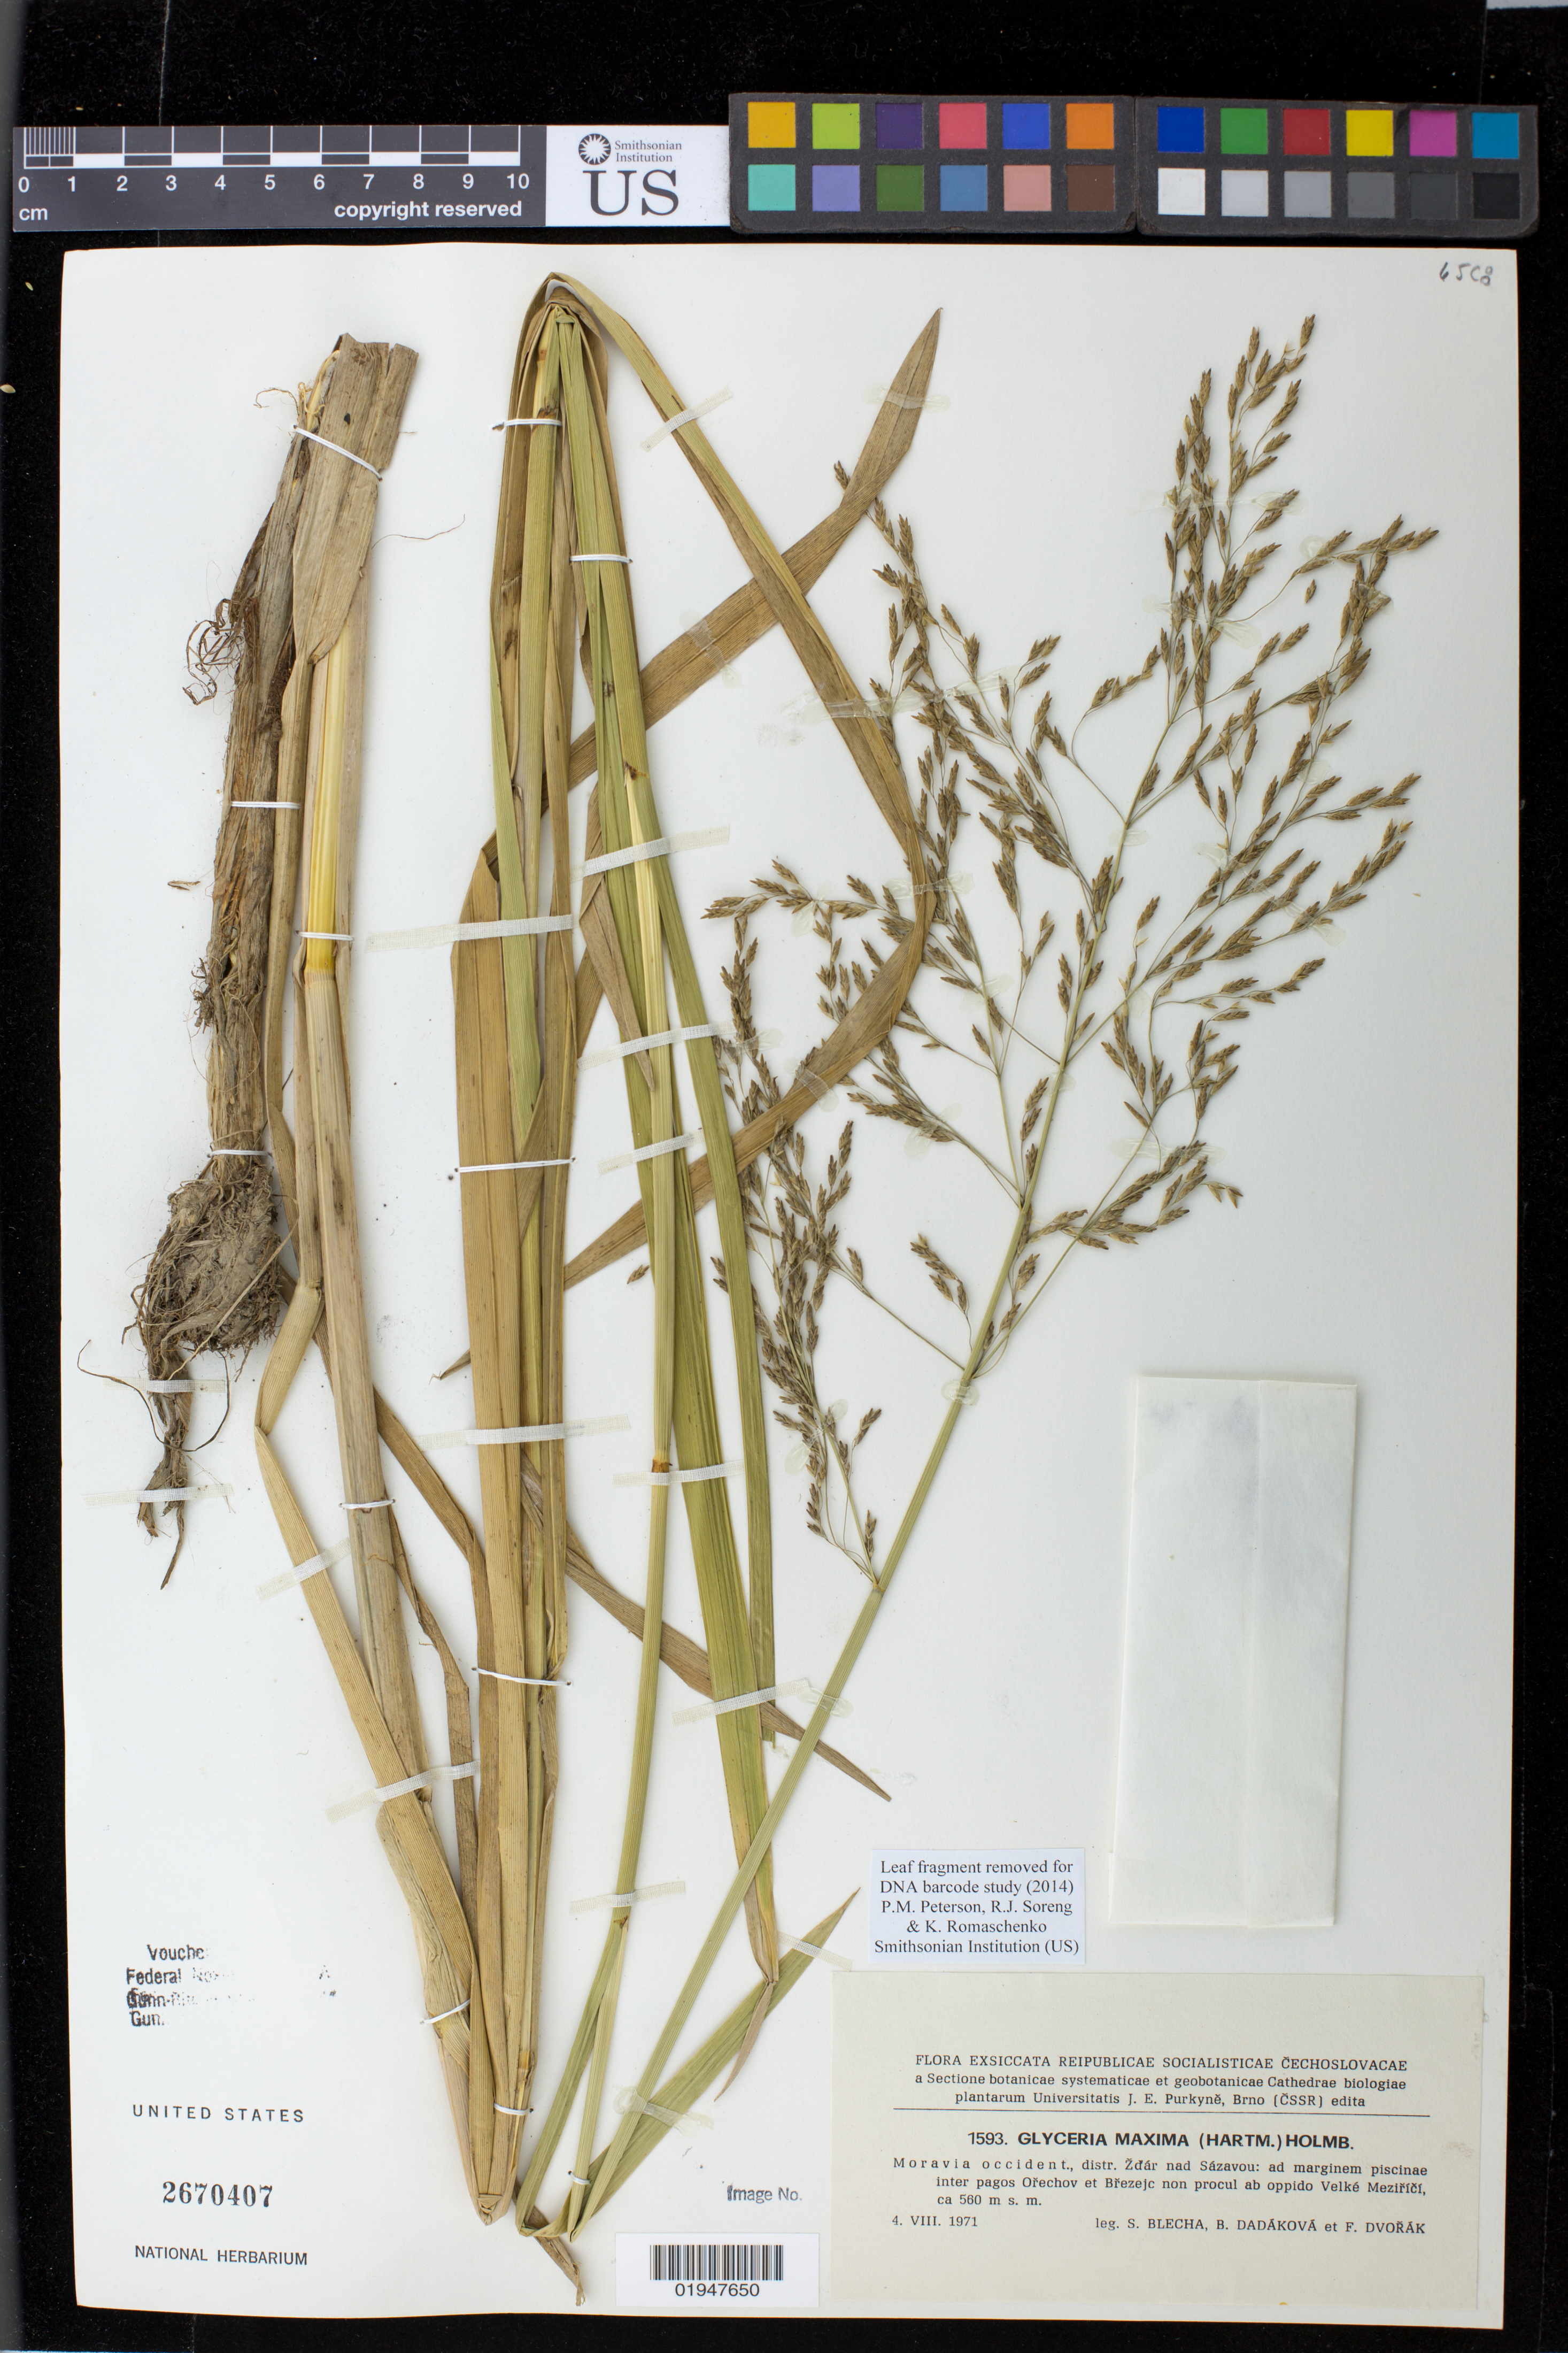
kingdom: Plantae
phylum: Tracheophyta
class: Liliopsida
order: Poales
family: Poaceae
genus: Glyceria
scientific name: Glyceria maxima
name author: (Hartm.) Holmb.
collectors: S. Blecha, B. Dadakova & F. Dvorak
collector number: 1593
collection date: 1971-08-04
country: Czechia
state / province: Vysocina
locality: Moravia occident., Žďár nad Sázavou District: to the margin of the pool, between the villages of Ořechov and Březejc, not far from the town of Velké Meziříčí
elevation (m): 560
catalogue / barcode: US 2670407